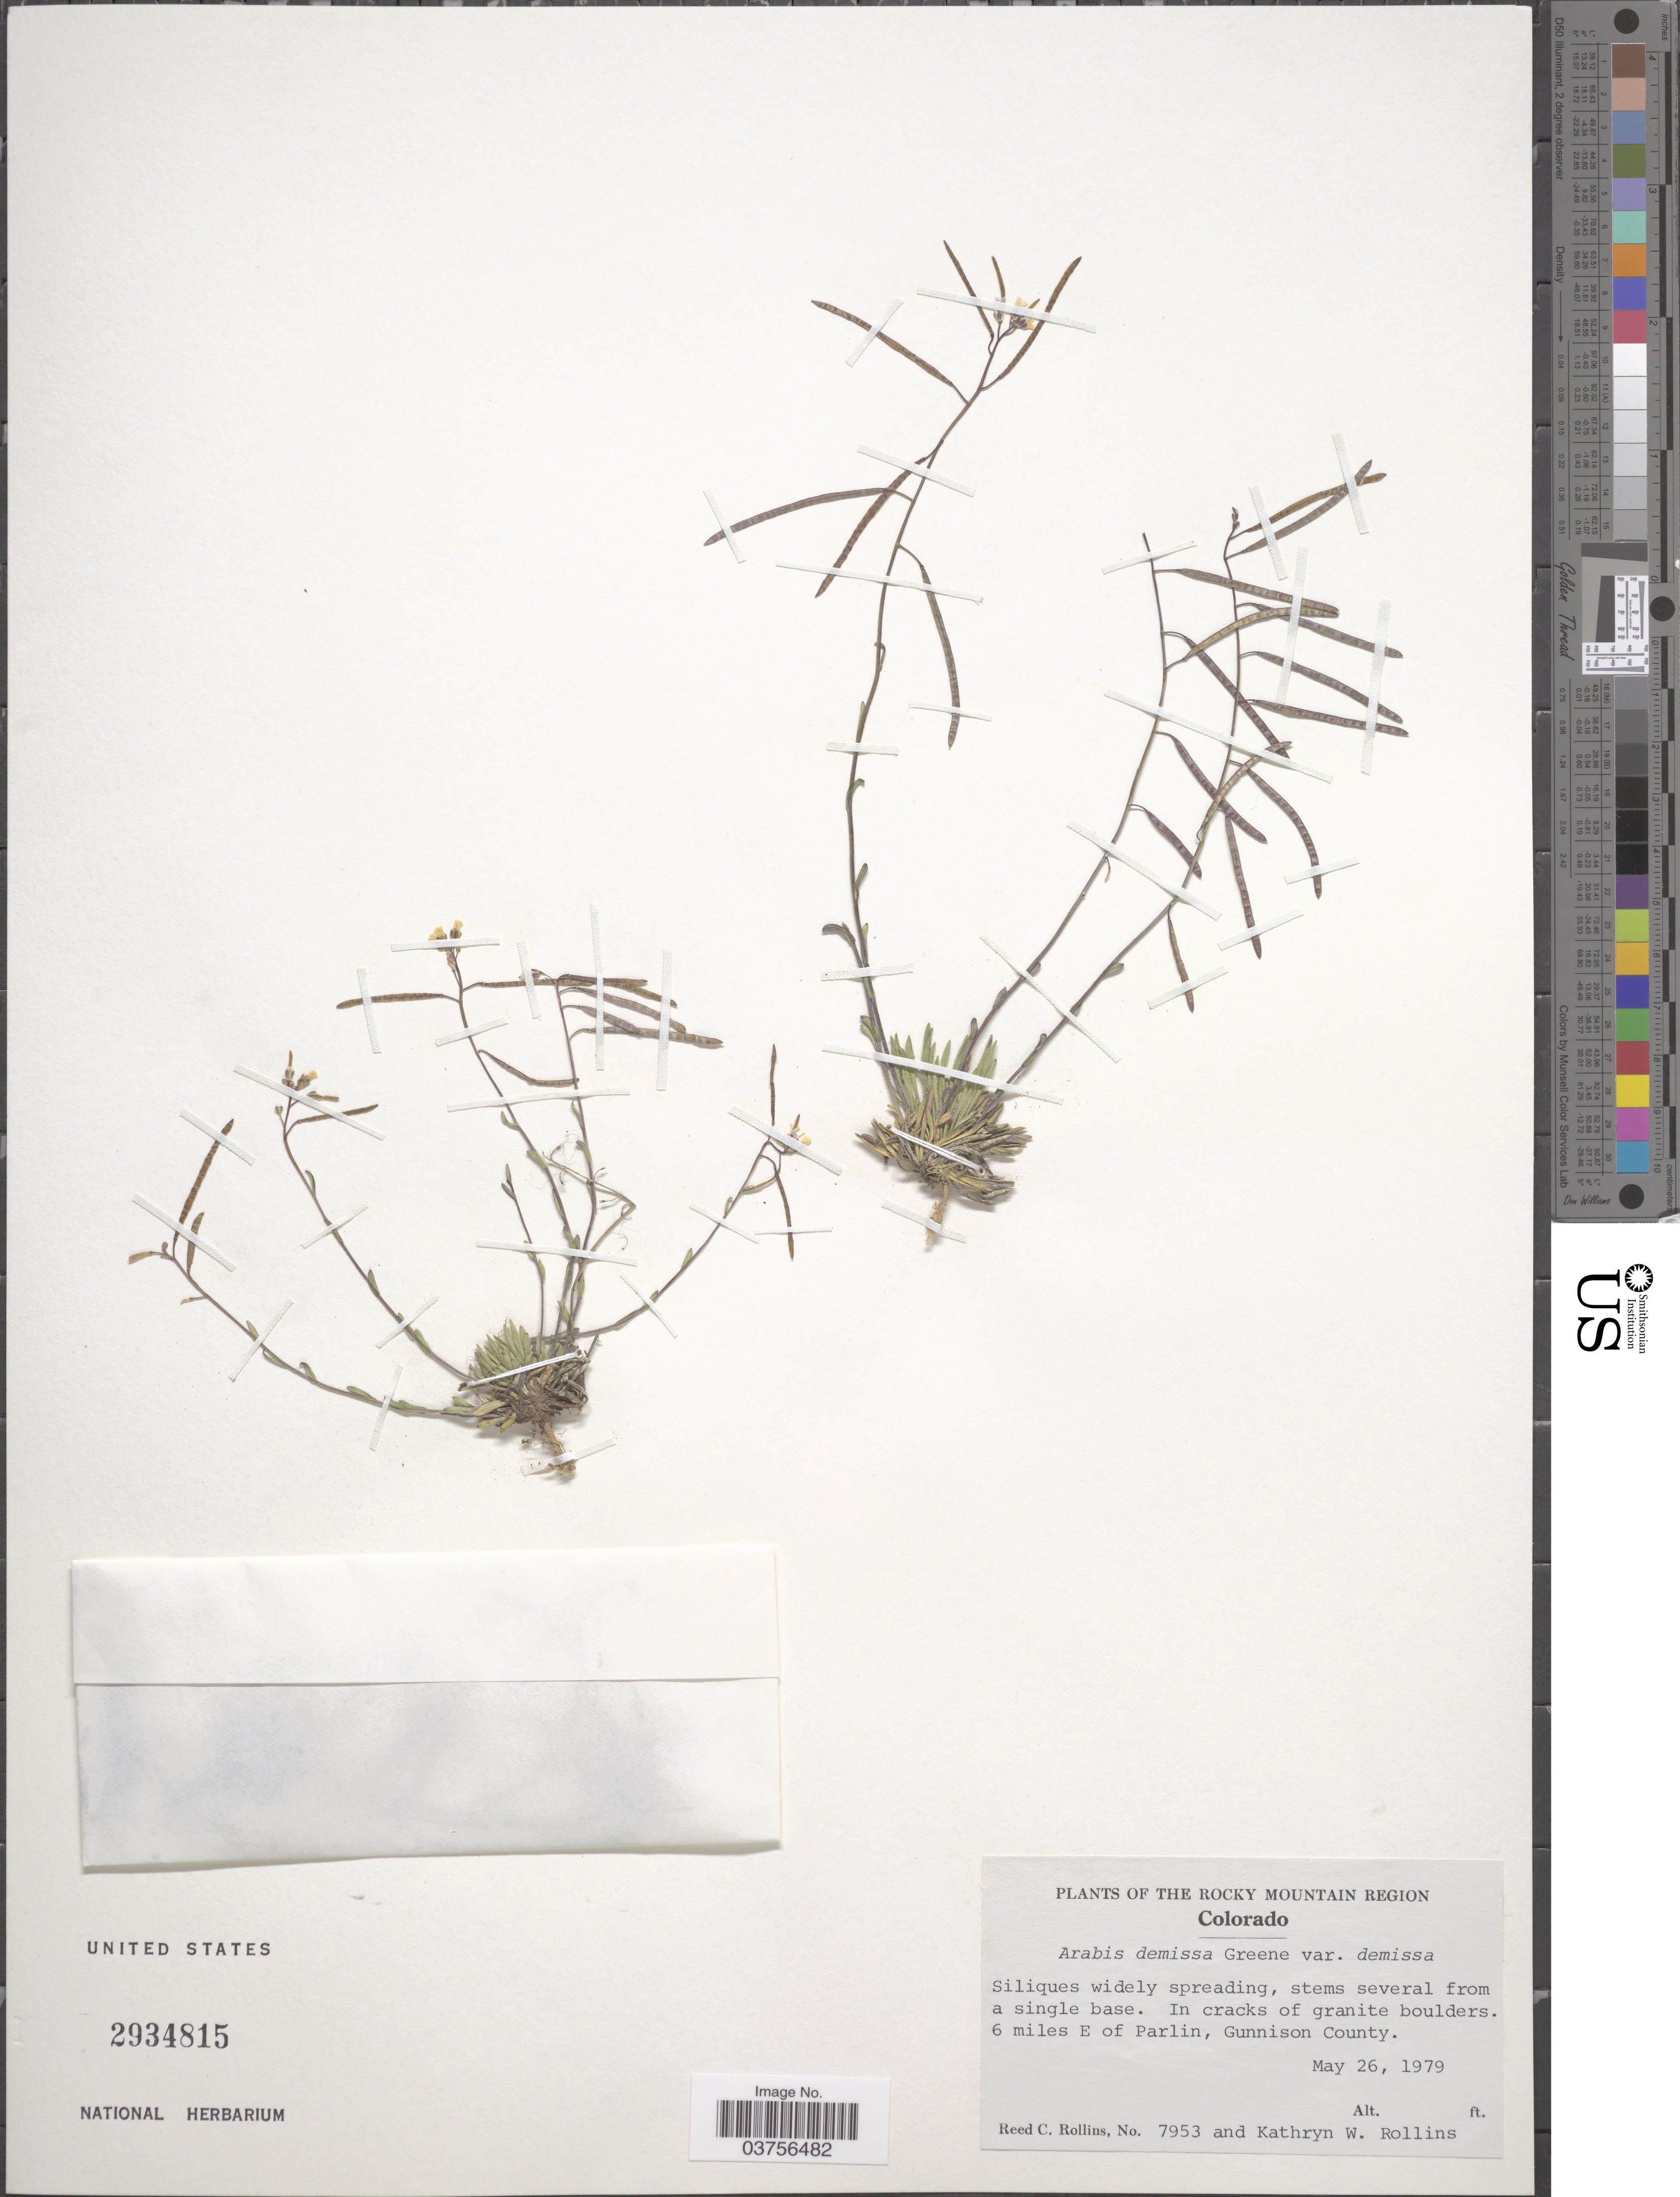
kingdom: Plantae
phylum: Tracheophyta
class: Magnoliopsida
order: Brassicales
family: Brassicaceae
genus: Arabis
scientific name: Arabis demissa var. demissa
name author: Greene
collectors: R. C. Rollins & K. W. Rollins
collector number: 7953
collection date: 1979-05-26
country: United States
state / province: Colorado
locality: The Rocky Mountain Region. 6 miles E of Parlin, Gunnison County.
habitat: in cracks of granitic boulders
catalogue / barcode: US 2934815